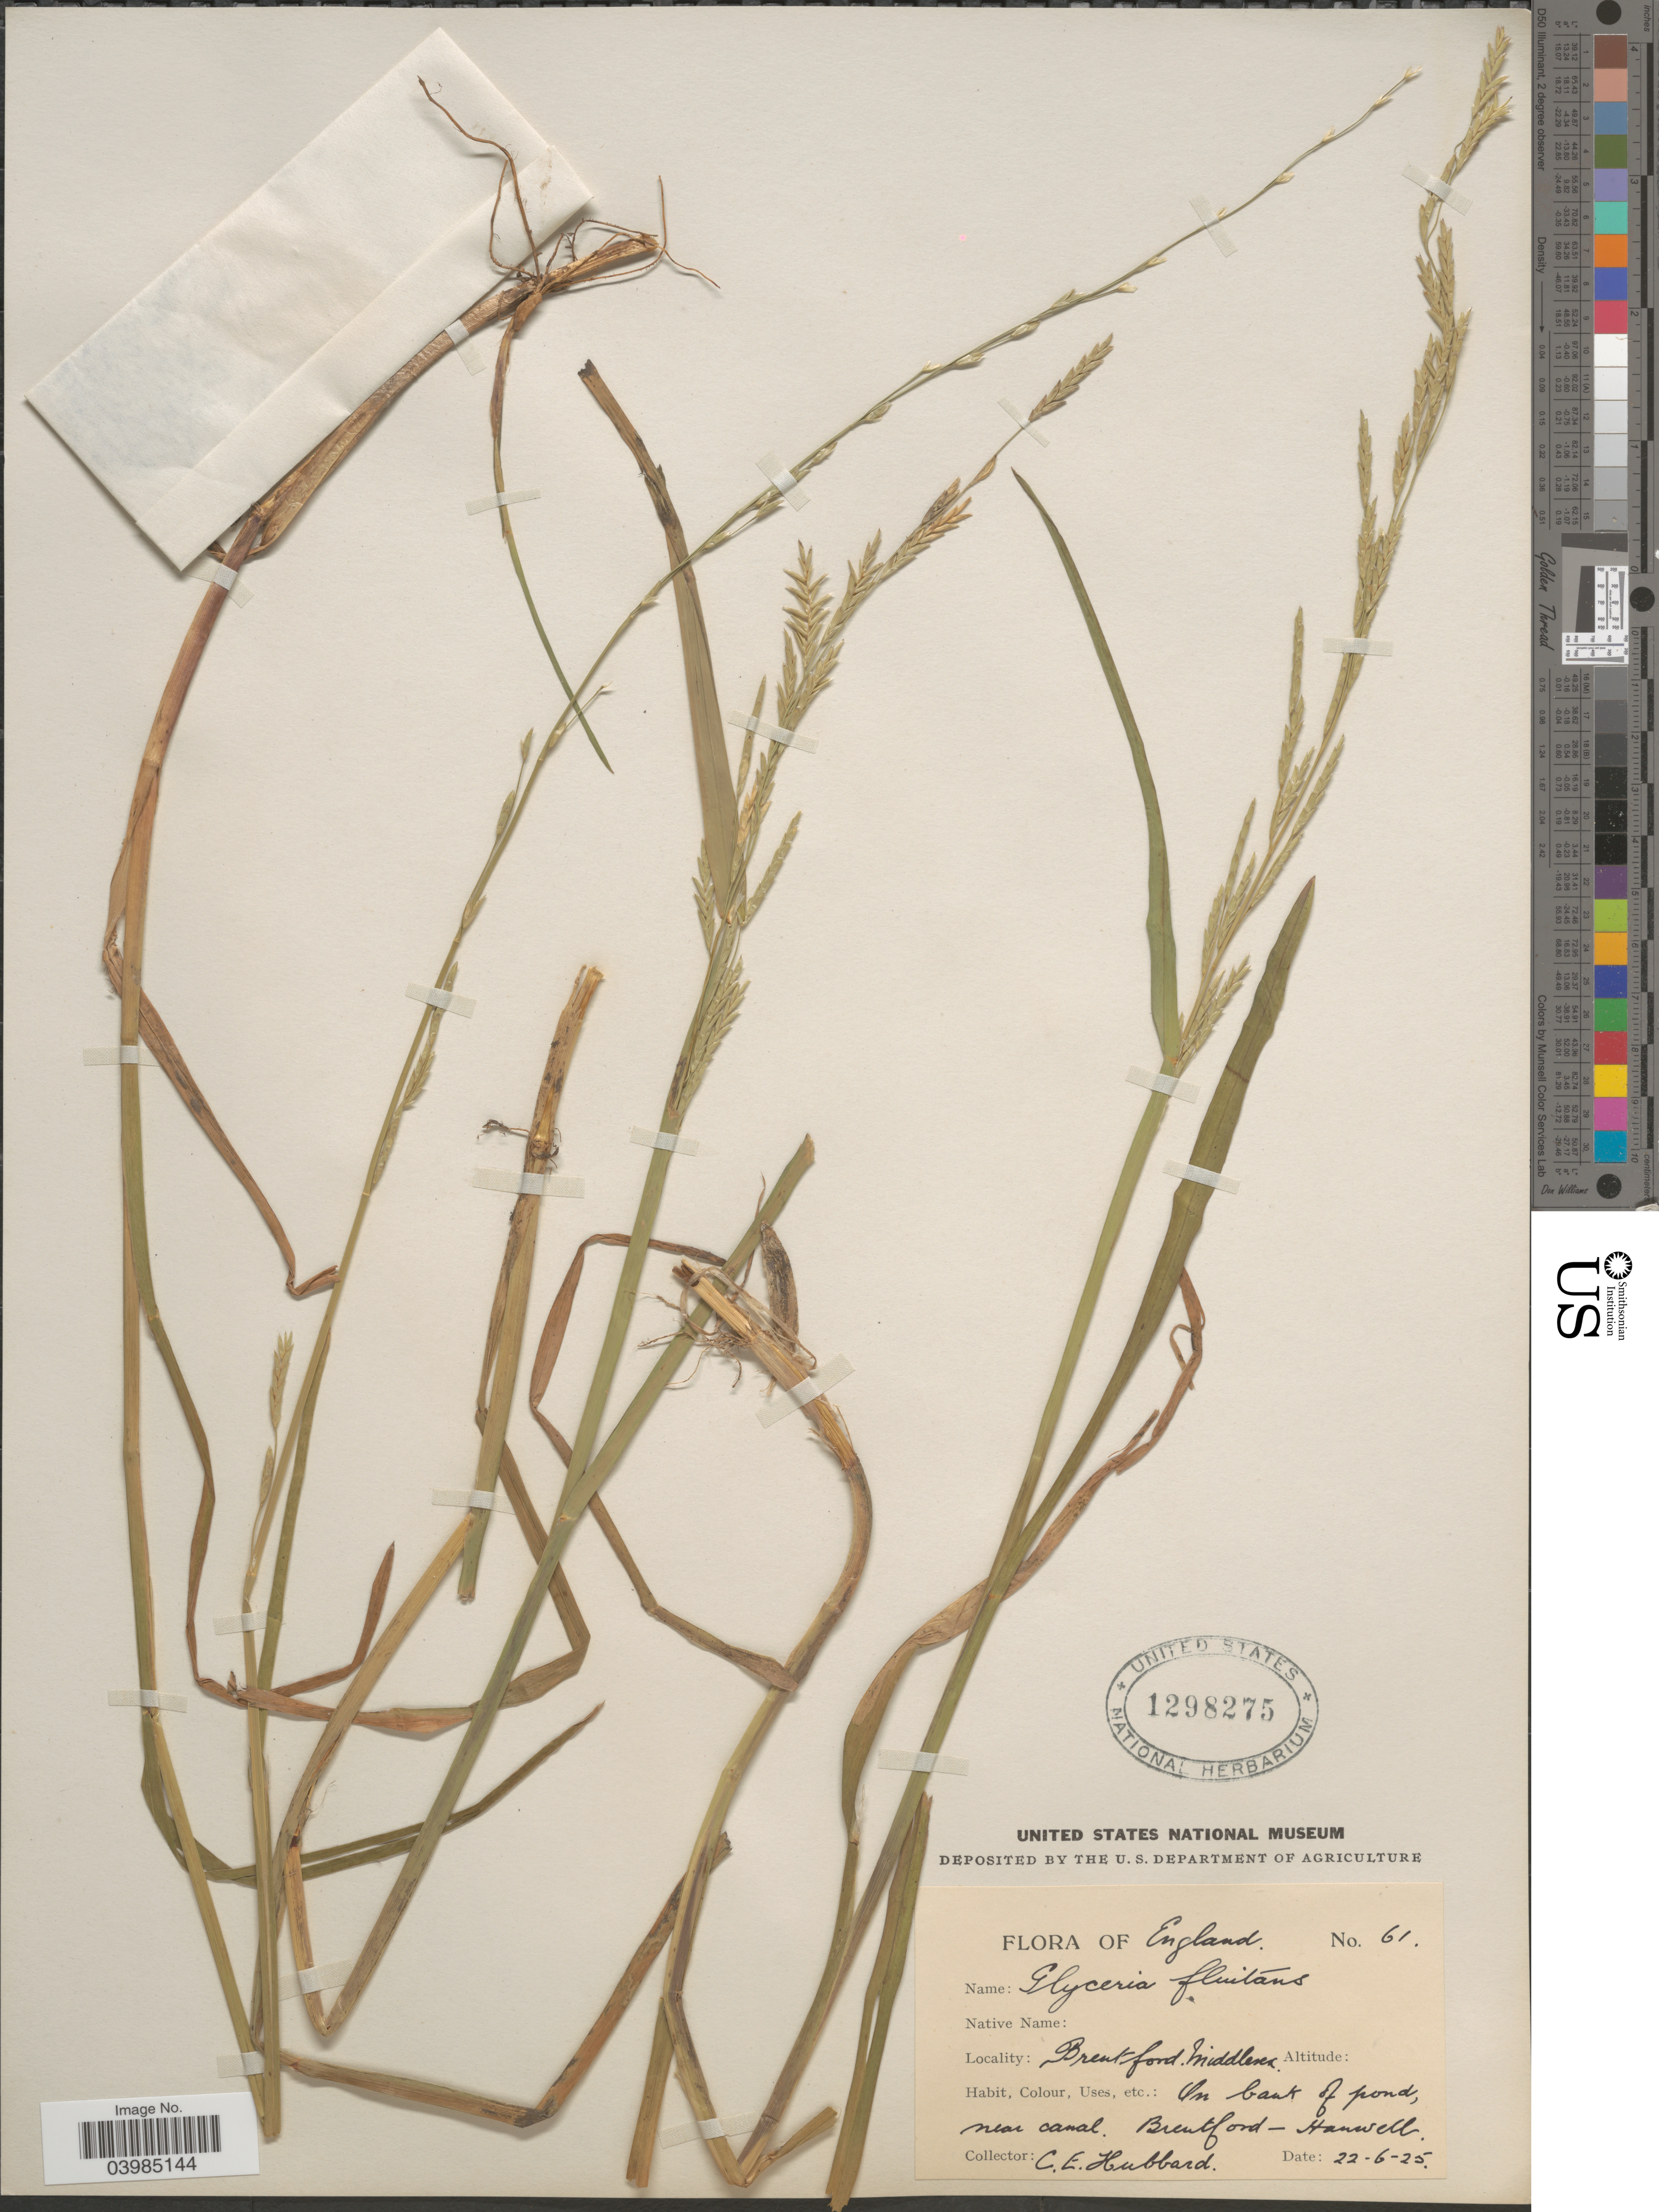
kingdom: Plantae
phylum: Tracheophyta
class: Liliopsida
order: Poales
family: Poaceae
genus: Glyceria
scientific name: Glyceria fluitans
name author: (L.) R. Br.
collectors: C. E. Hubbard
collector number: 61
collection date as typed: Transcribed d/m/y: 22/6/25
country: United Kingdom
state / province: England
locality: Brentford. middlesex. In bank of pond, near canal, Brentford - Hanwell.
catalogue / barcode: US 1298275